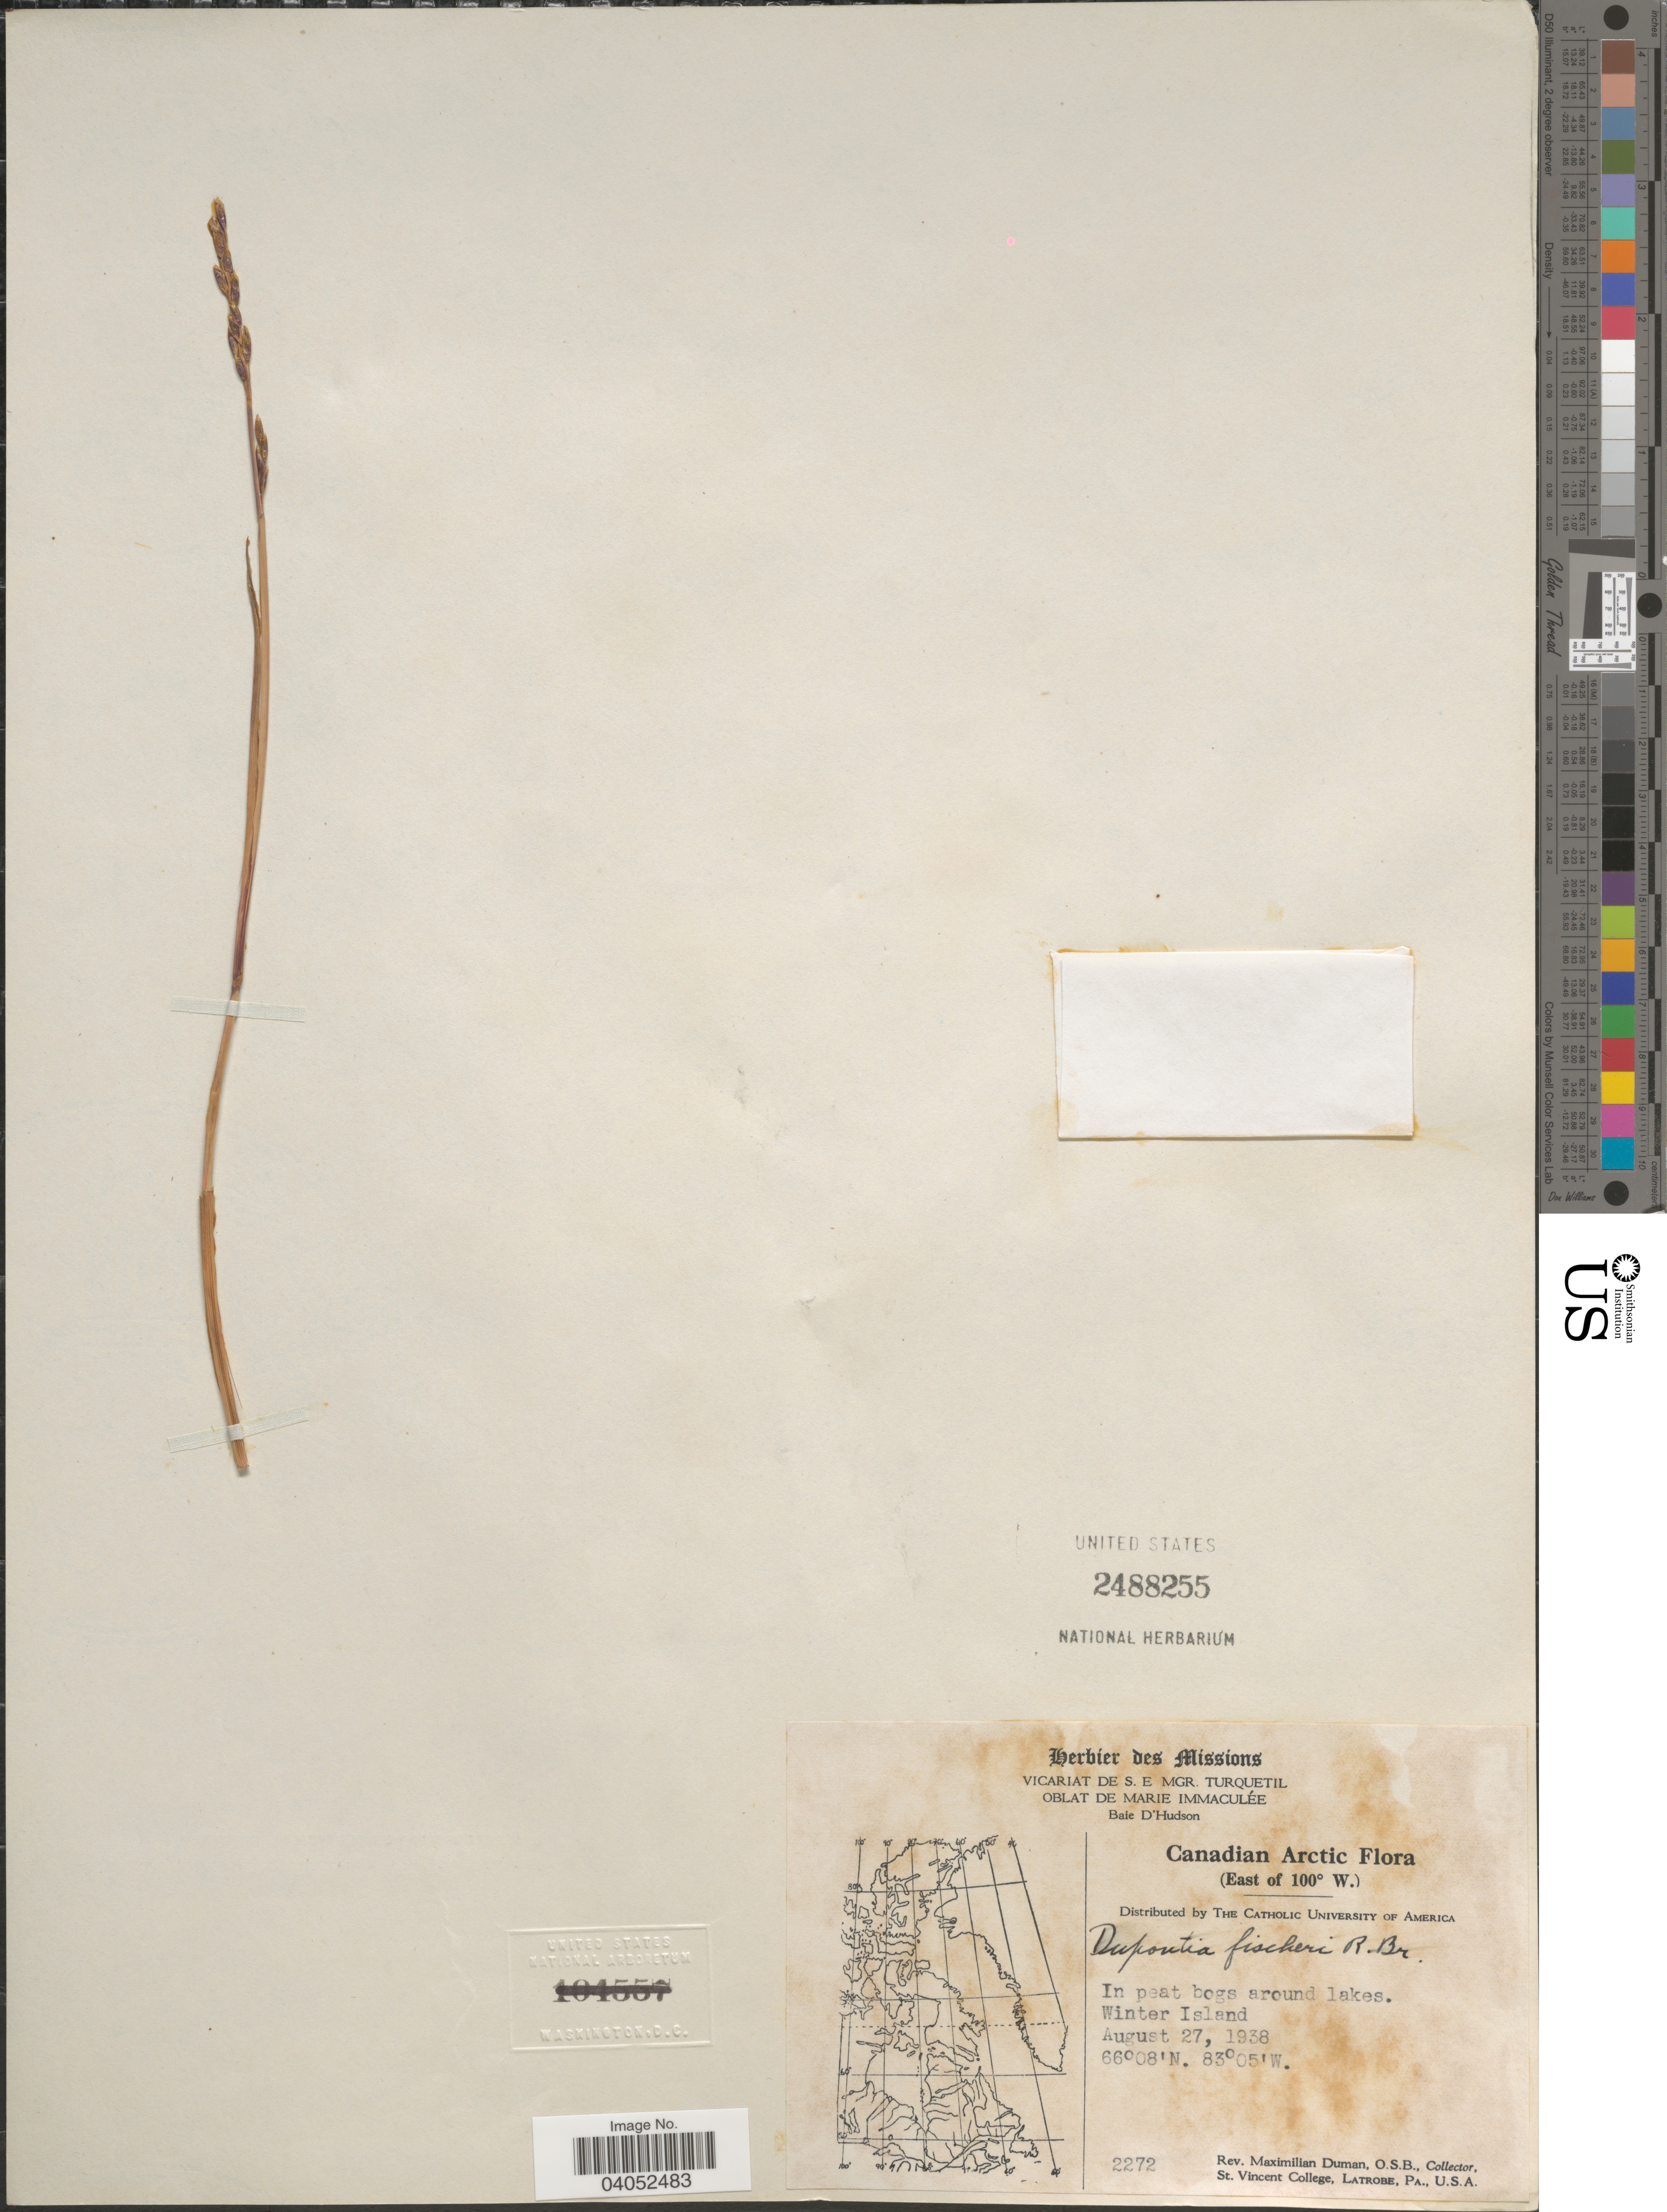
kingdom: Plantae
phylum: Tracheophyta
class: Liliopsida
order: Poales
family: Poaceae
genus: Dupontia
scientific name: Dupontia micrantha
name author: Holm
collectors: M. Duman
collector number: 2272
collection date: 1938-08-27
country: Canada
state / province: Nunavut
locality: Canadian Arctic. (East of 100º W.). In peat bogs around lakes. Winter Island.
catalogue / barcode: US 2488255